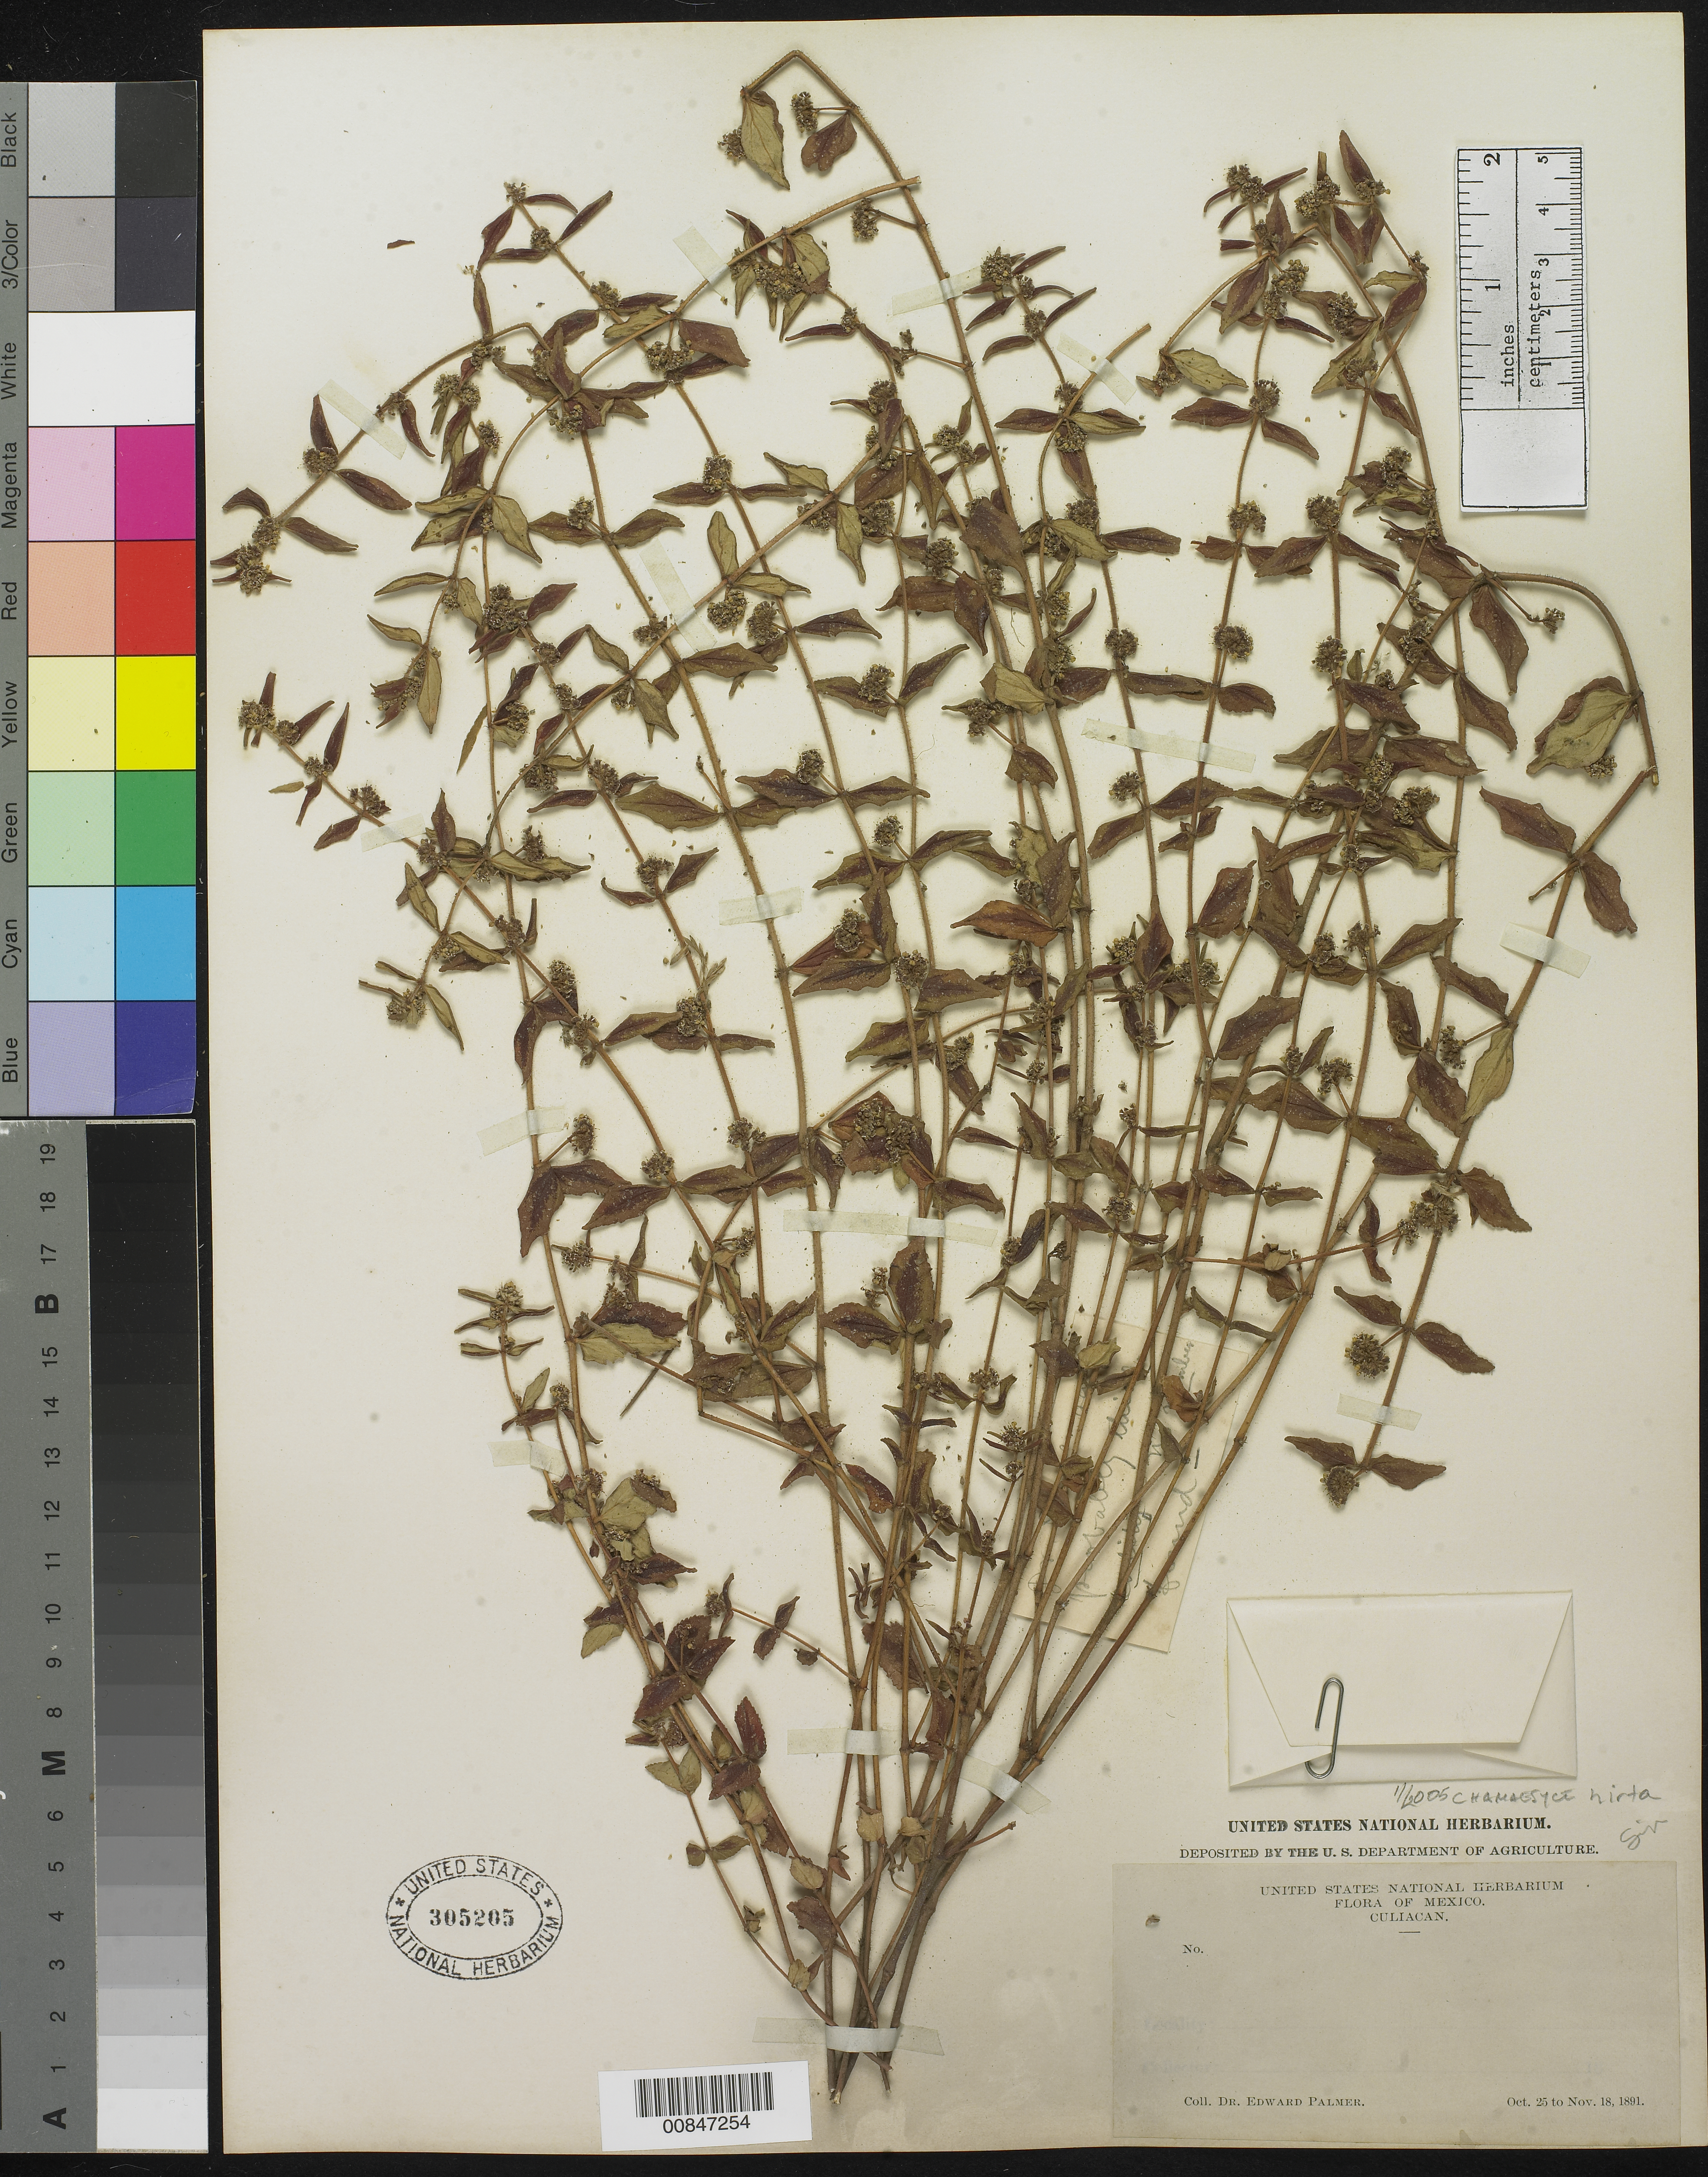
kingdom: Plantae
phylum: Tracheophyta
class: Magnoliopsida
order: Malpighiales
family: Euphorbiaceae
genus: Euphorbia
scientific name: Euphorbia hirta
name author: L.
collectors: E. Palmer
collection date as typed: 25 Oct 1891 to 18 Nov 1891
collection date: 1891-10-25/1891-11-18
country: Mexico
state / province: Sinaloa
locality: Culiacan, Sinaloa.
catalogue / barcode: US 305205